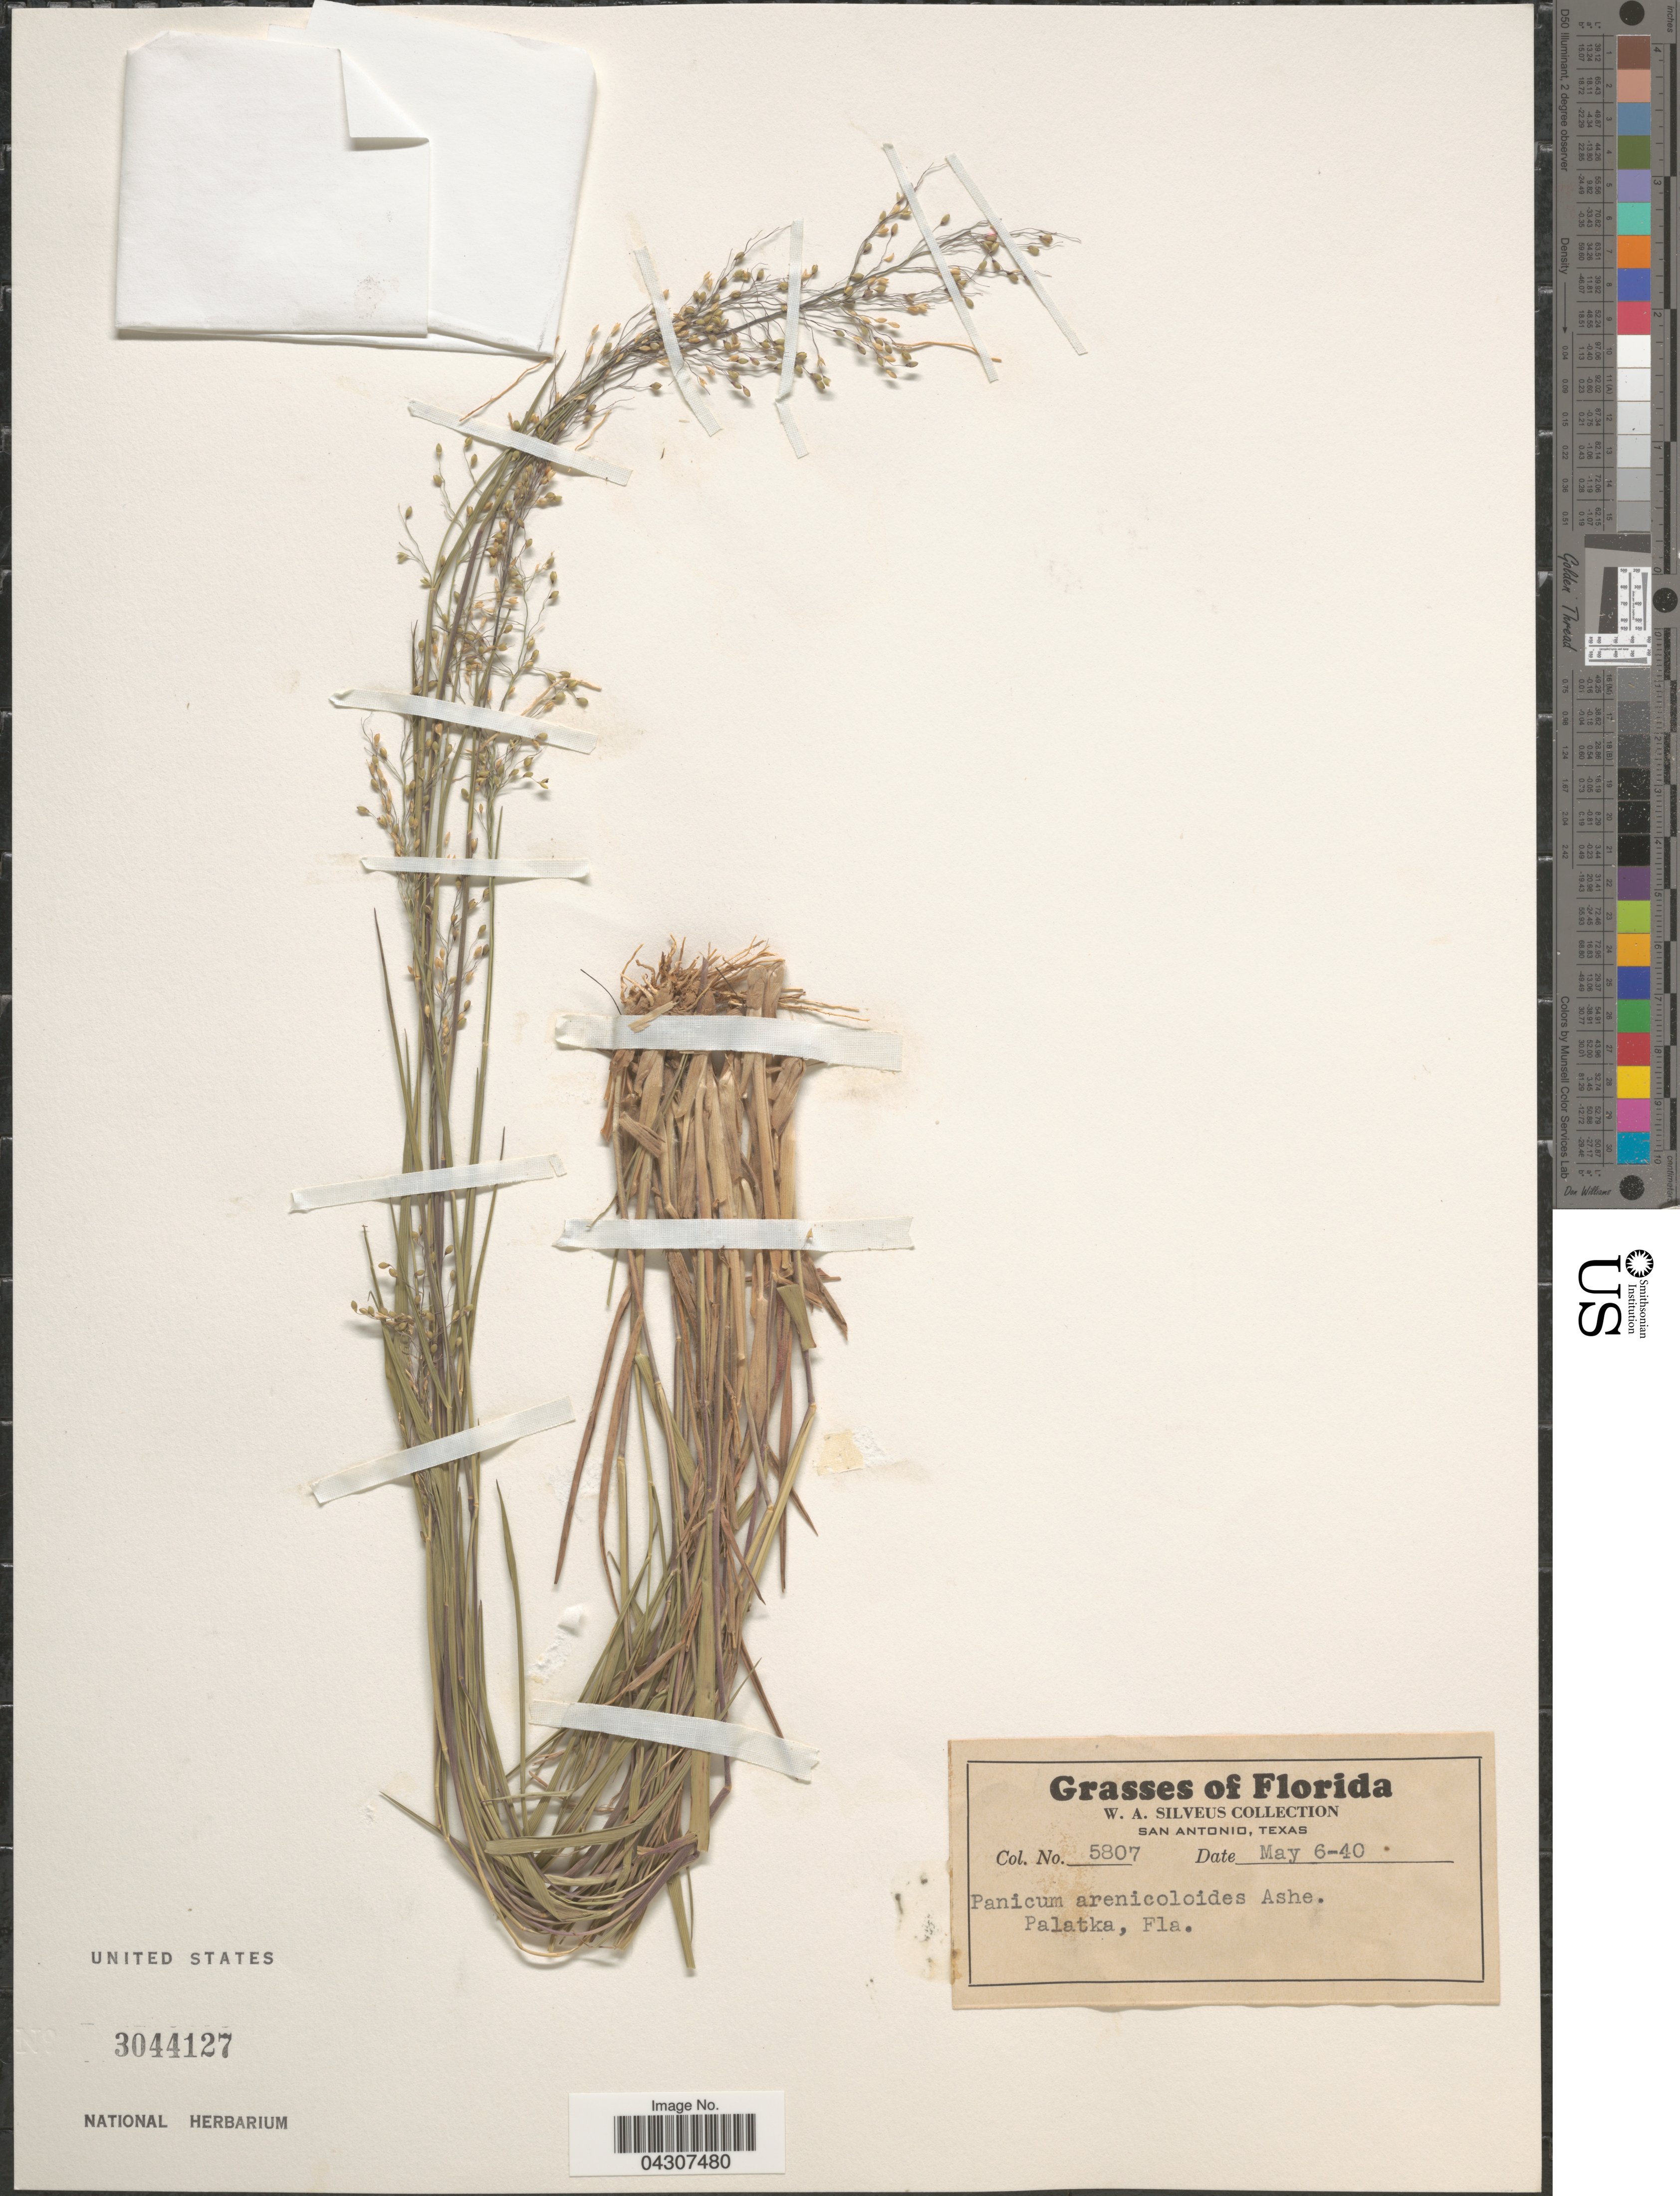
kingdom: Plantae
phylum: Tracheophyta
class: Liliopsida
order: Poales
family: Poaceae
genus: Dichanthelium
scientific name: Dichanthelium aciculare var. ramosum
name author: (Griseb.) Davidse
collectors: W. Silveus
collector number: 5807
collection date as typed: Transcribed d/m/y: 6/5/40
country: United States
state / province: Florida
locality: Palatka.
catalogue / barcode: US 3044127